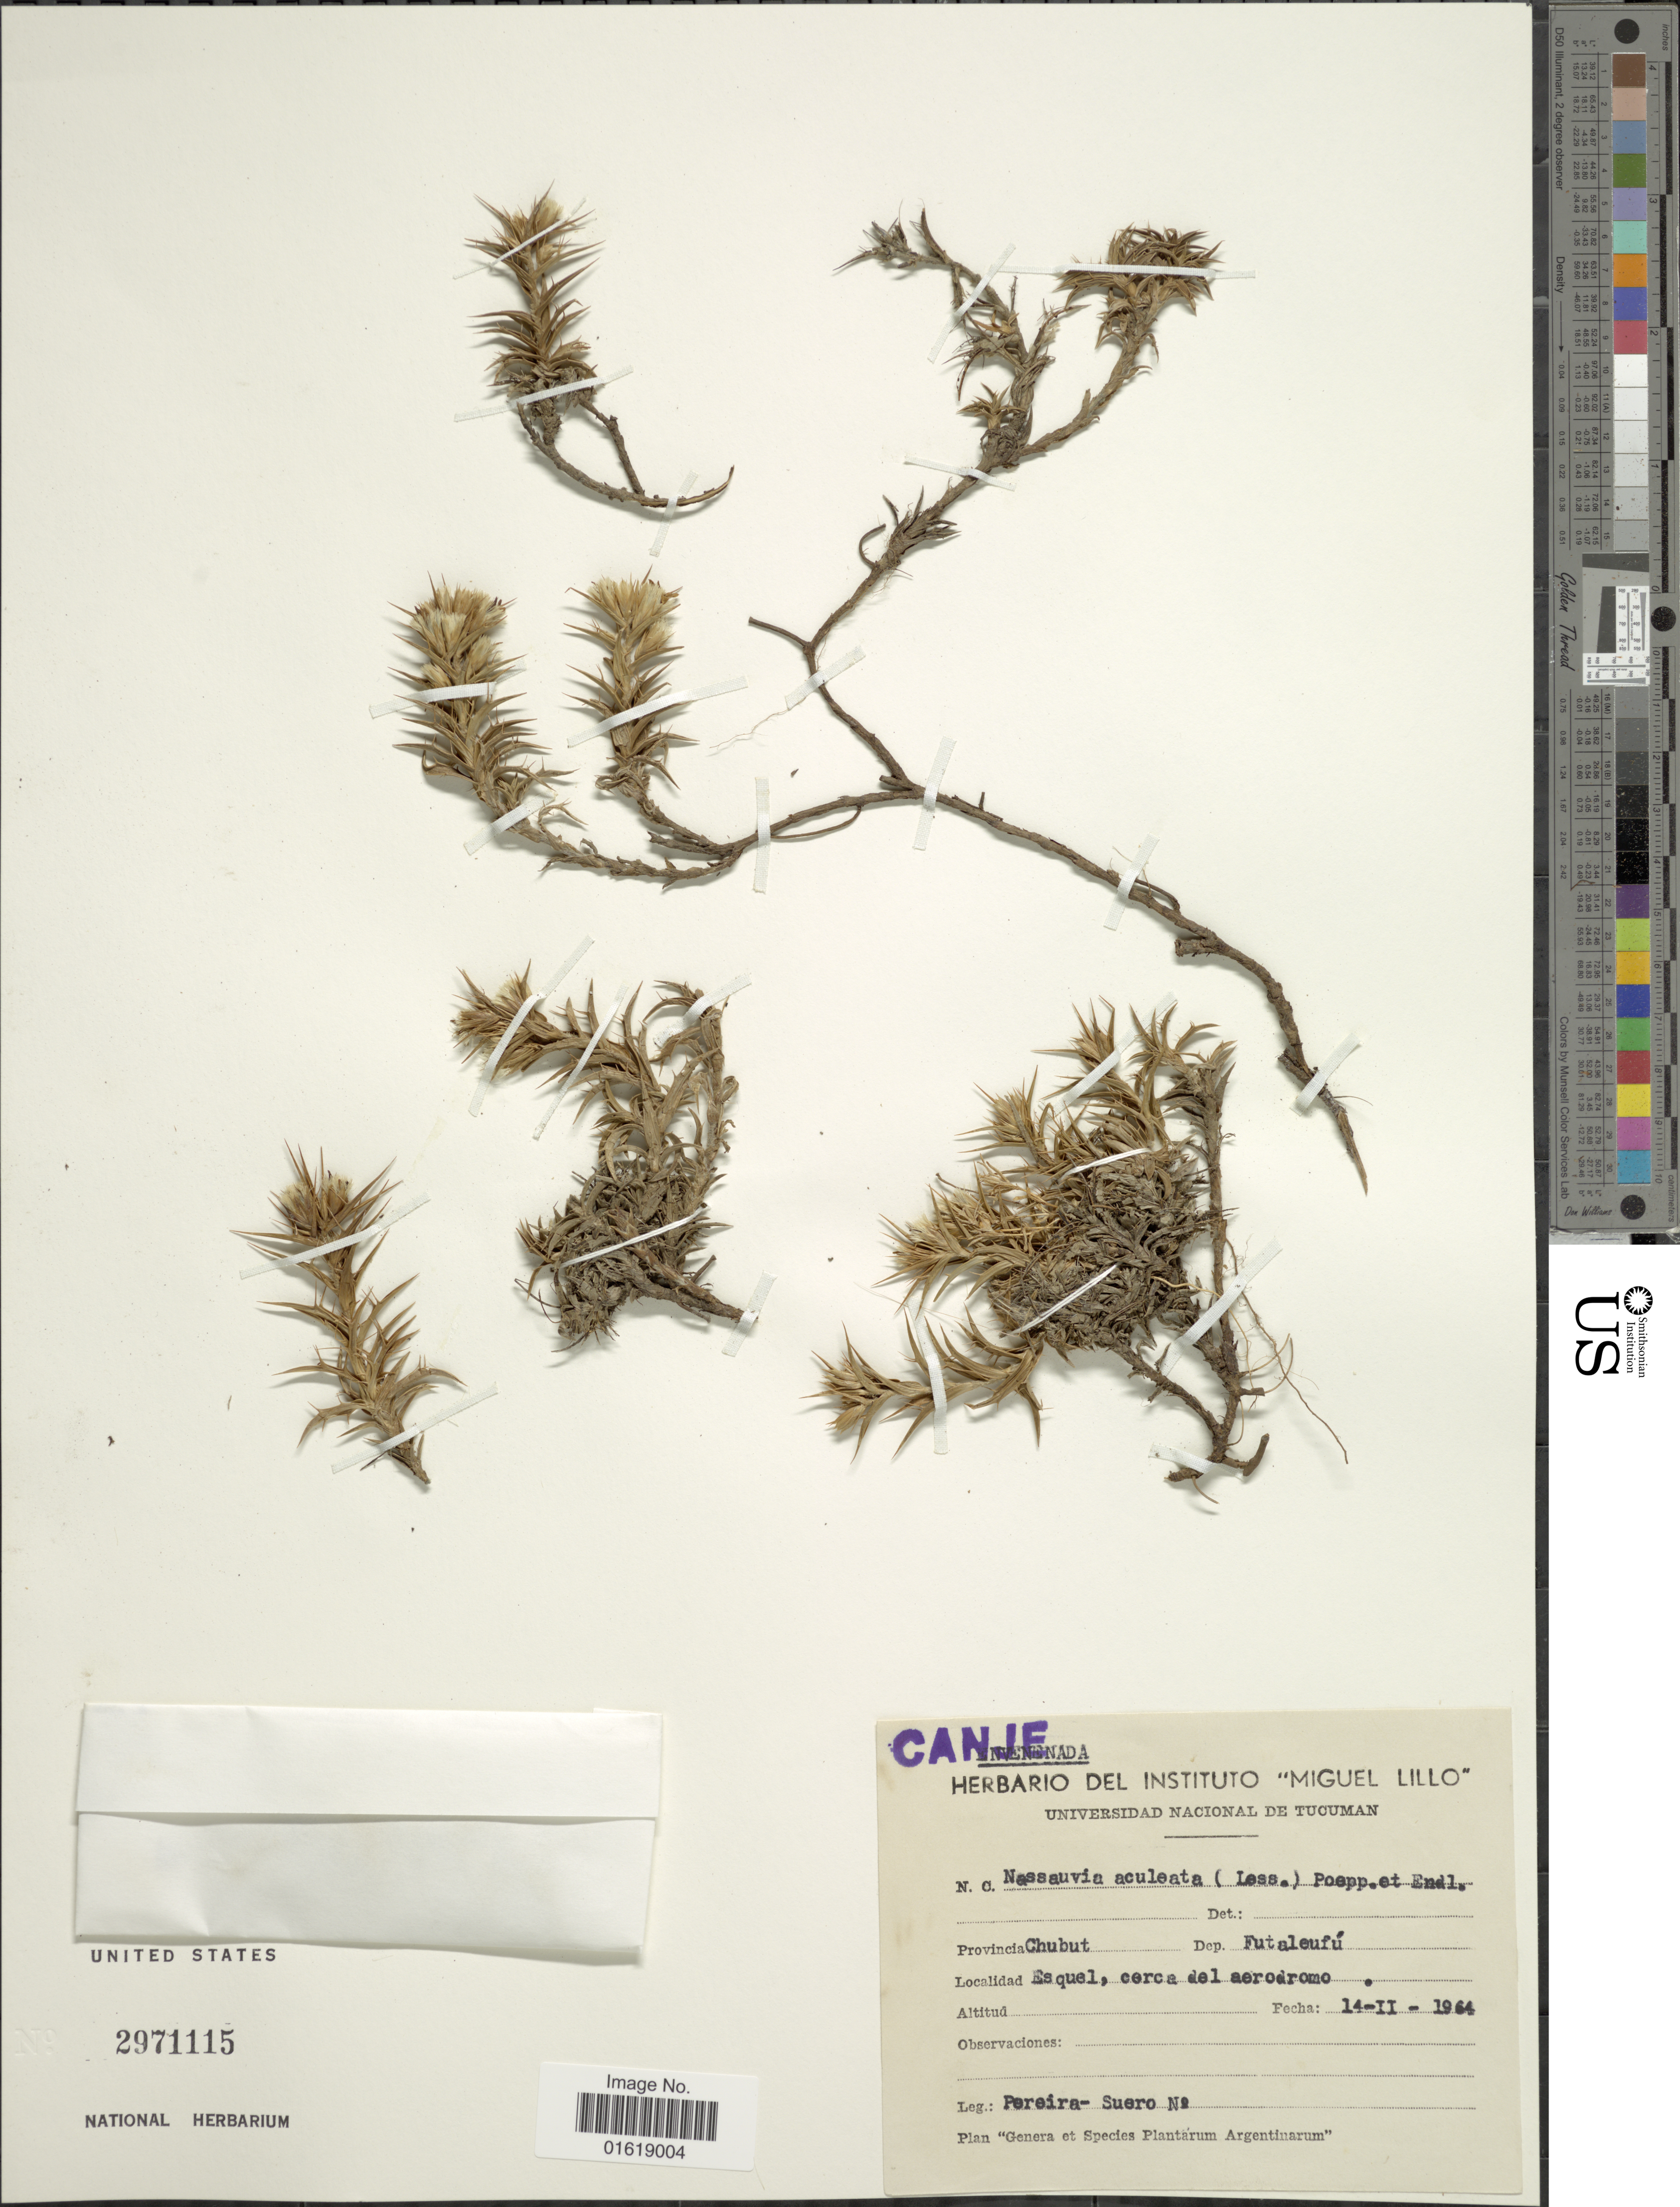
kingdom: Plantae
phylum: Tracheophyta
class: Magnoliopsida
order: Asterales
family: Asteraceae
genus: Nassauvia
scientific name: Nassauvia aculeata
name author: (Less.) Poepp. & Endl.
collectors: Pereira-Suero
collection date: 1964-02-14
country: Argentina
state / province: Chubut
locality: Provincia Chubut. Dep. Futaleufú. Esquel, cerca del aerodromo.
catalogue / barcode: US 2971115